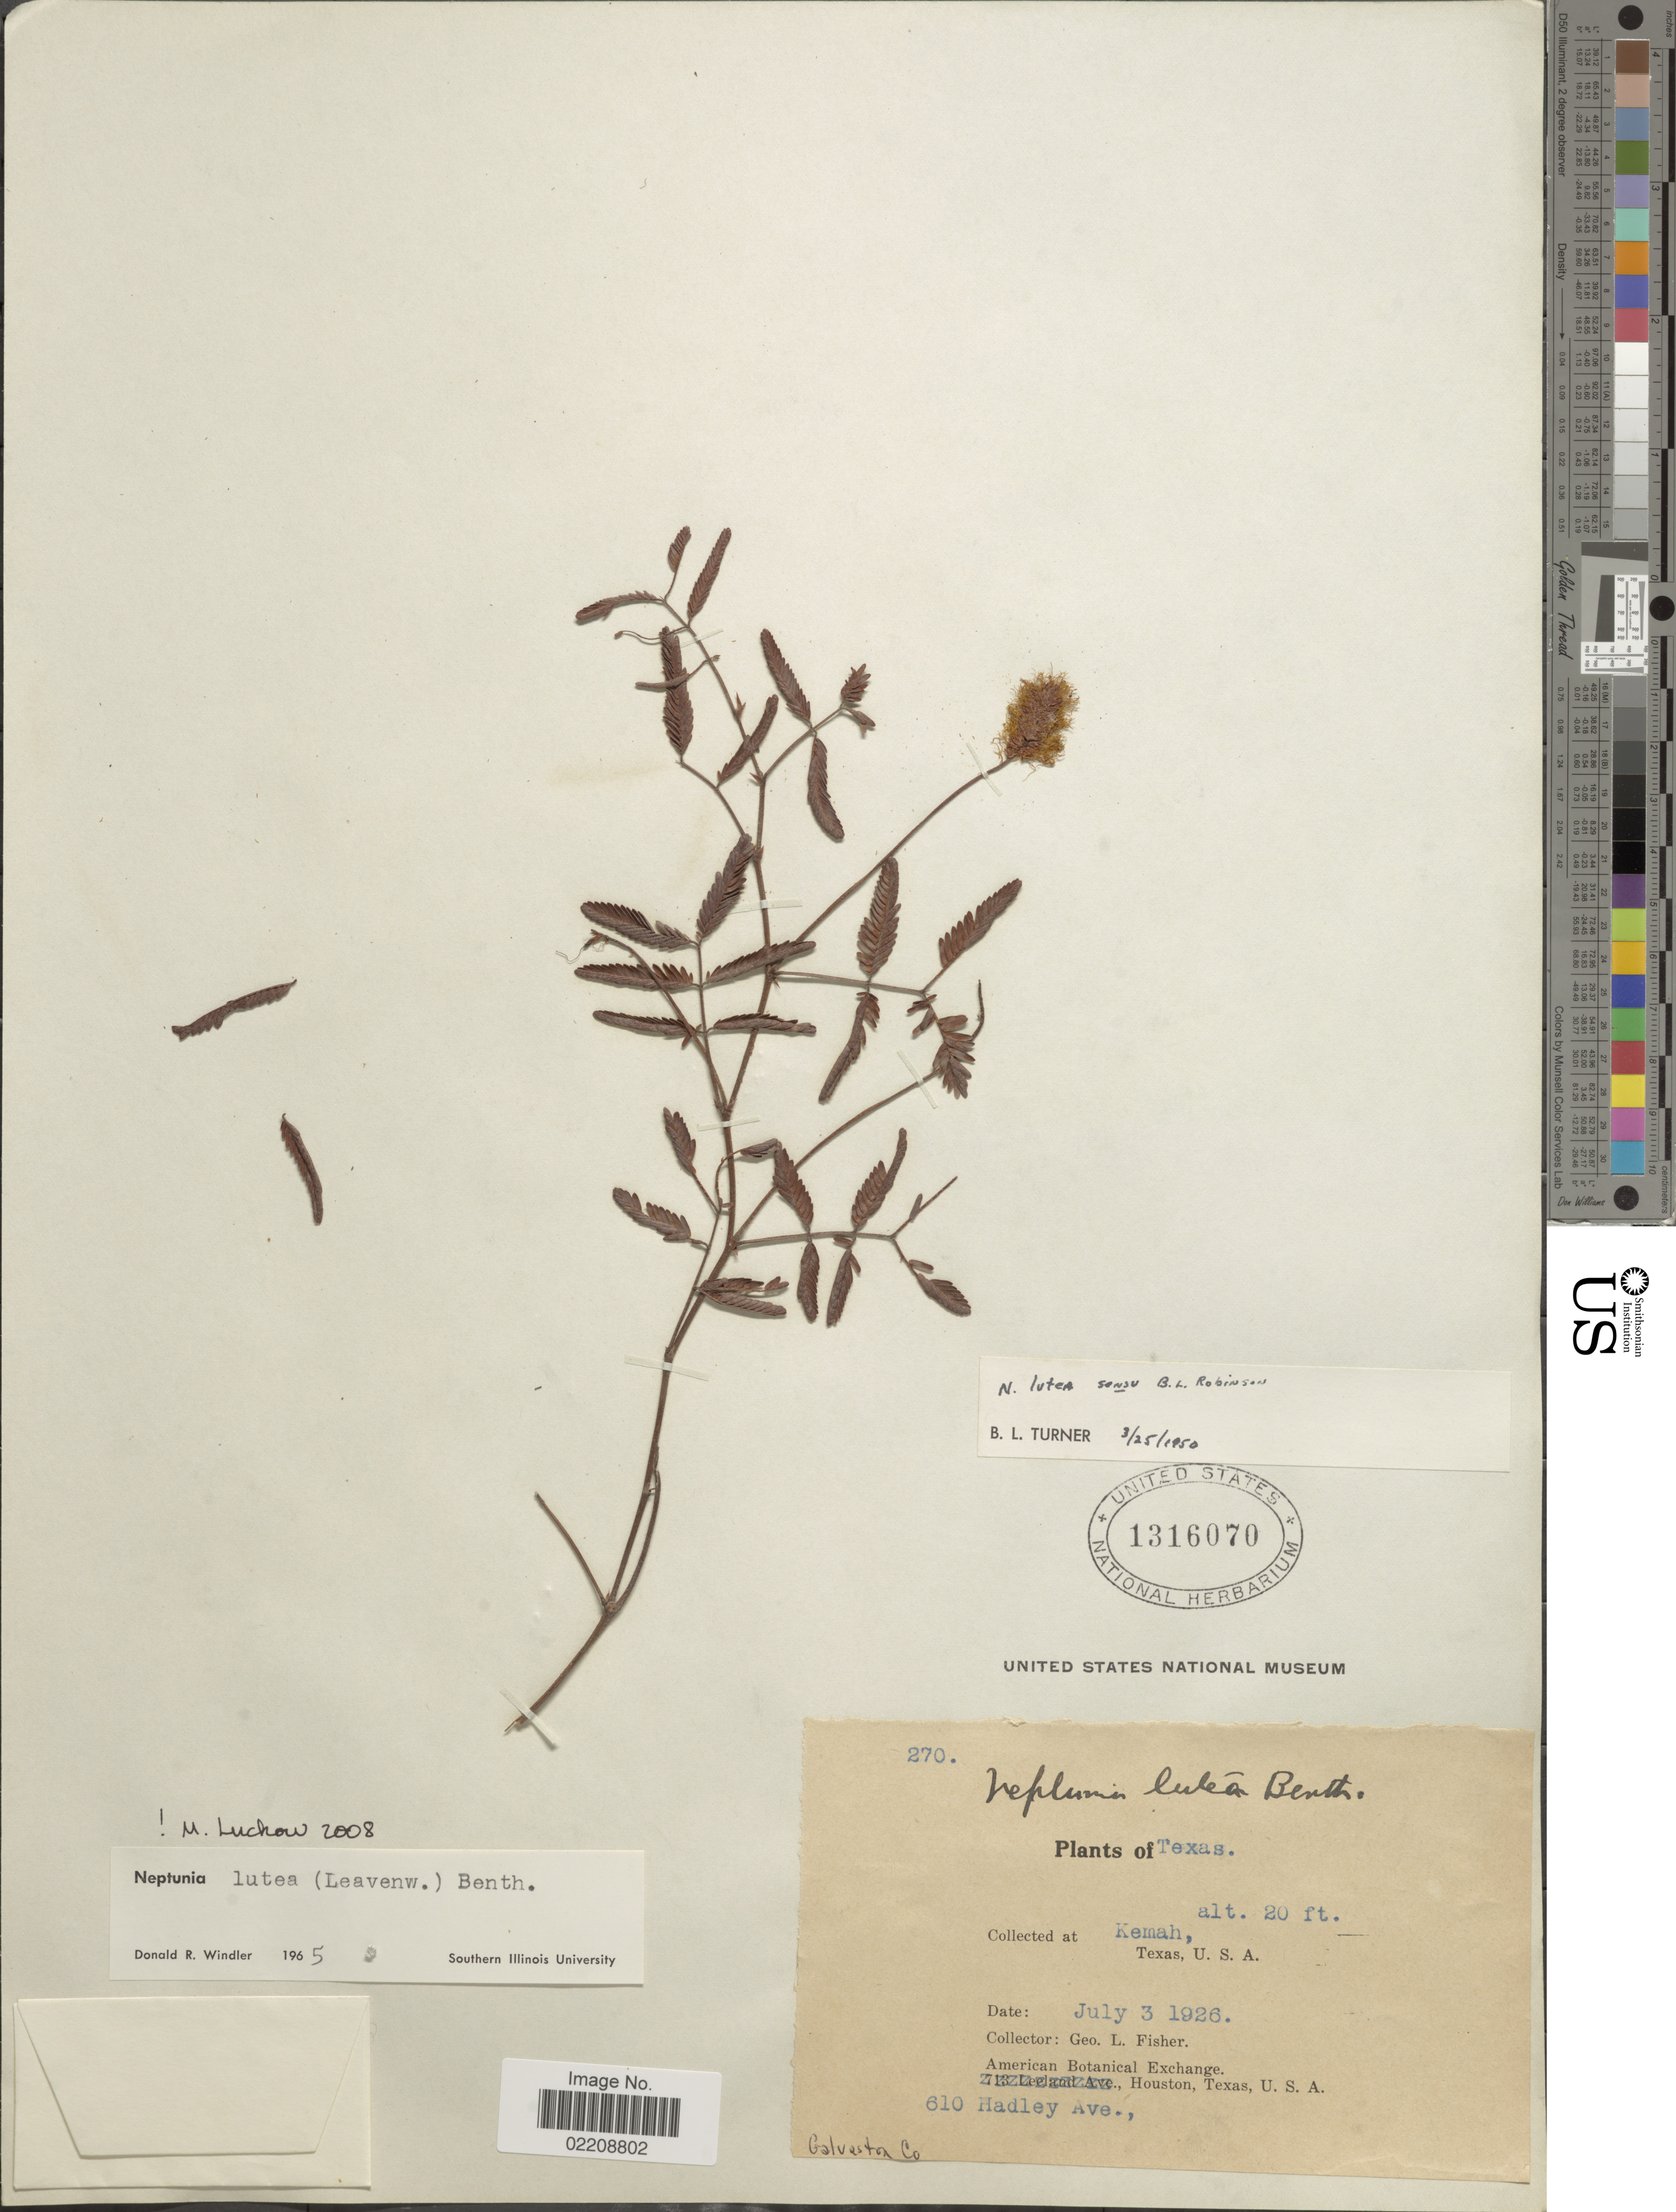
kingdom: Plantae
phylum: Tracheophyta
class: Magnoliopsida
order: Fabales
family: Fabaceae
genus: Neptunia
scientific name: Neptunia lutea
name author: (Leavenw.) Benth.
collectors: G. L. Fisher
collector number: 270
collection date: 1926-07-03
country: United States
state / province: Texas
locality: Kemah, U.S.A., Galveston Co.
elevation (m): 6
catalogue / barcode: US 1316070